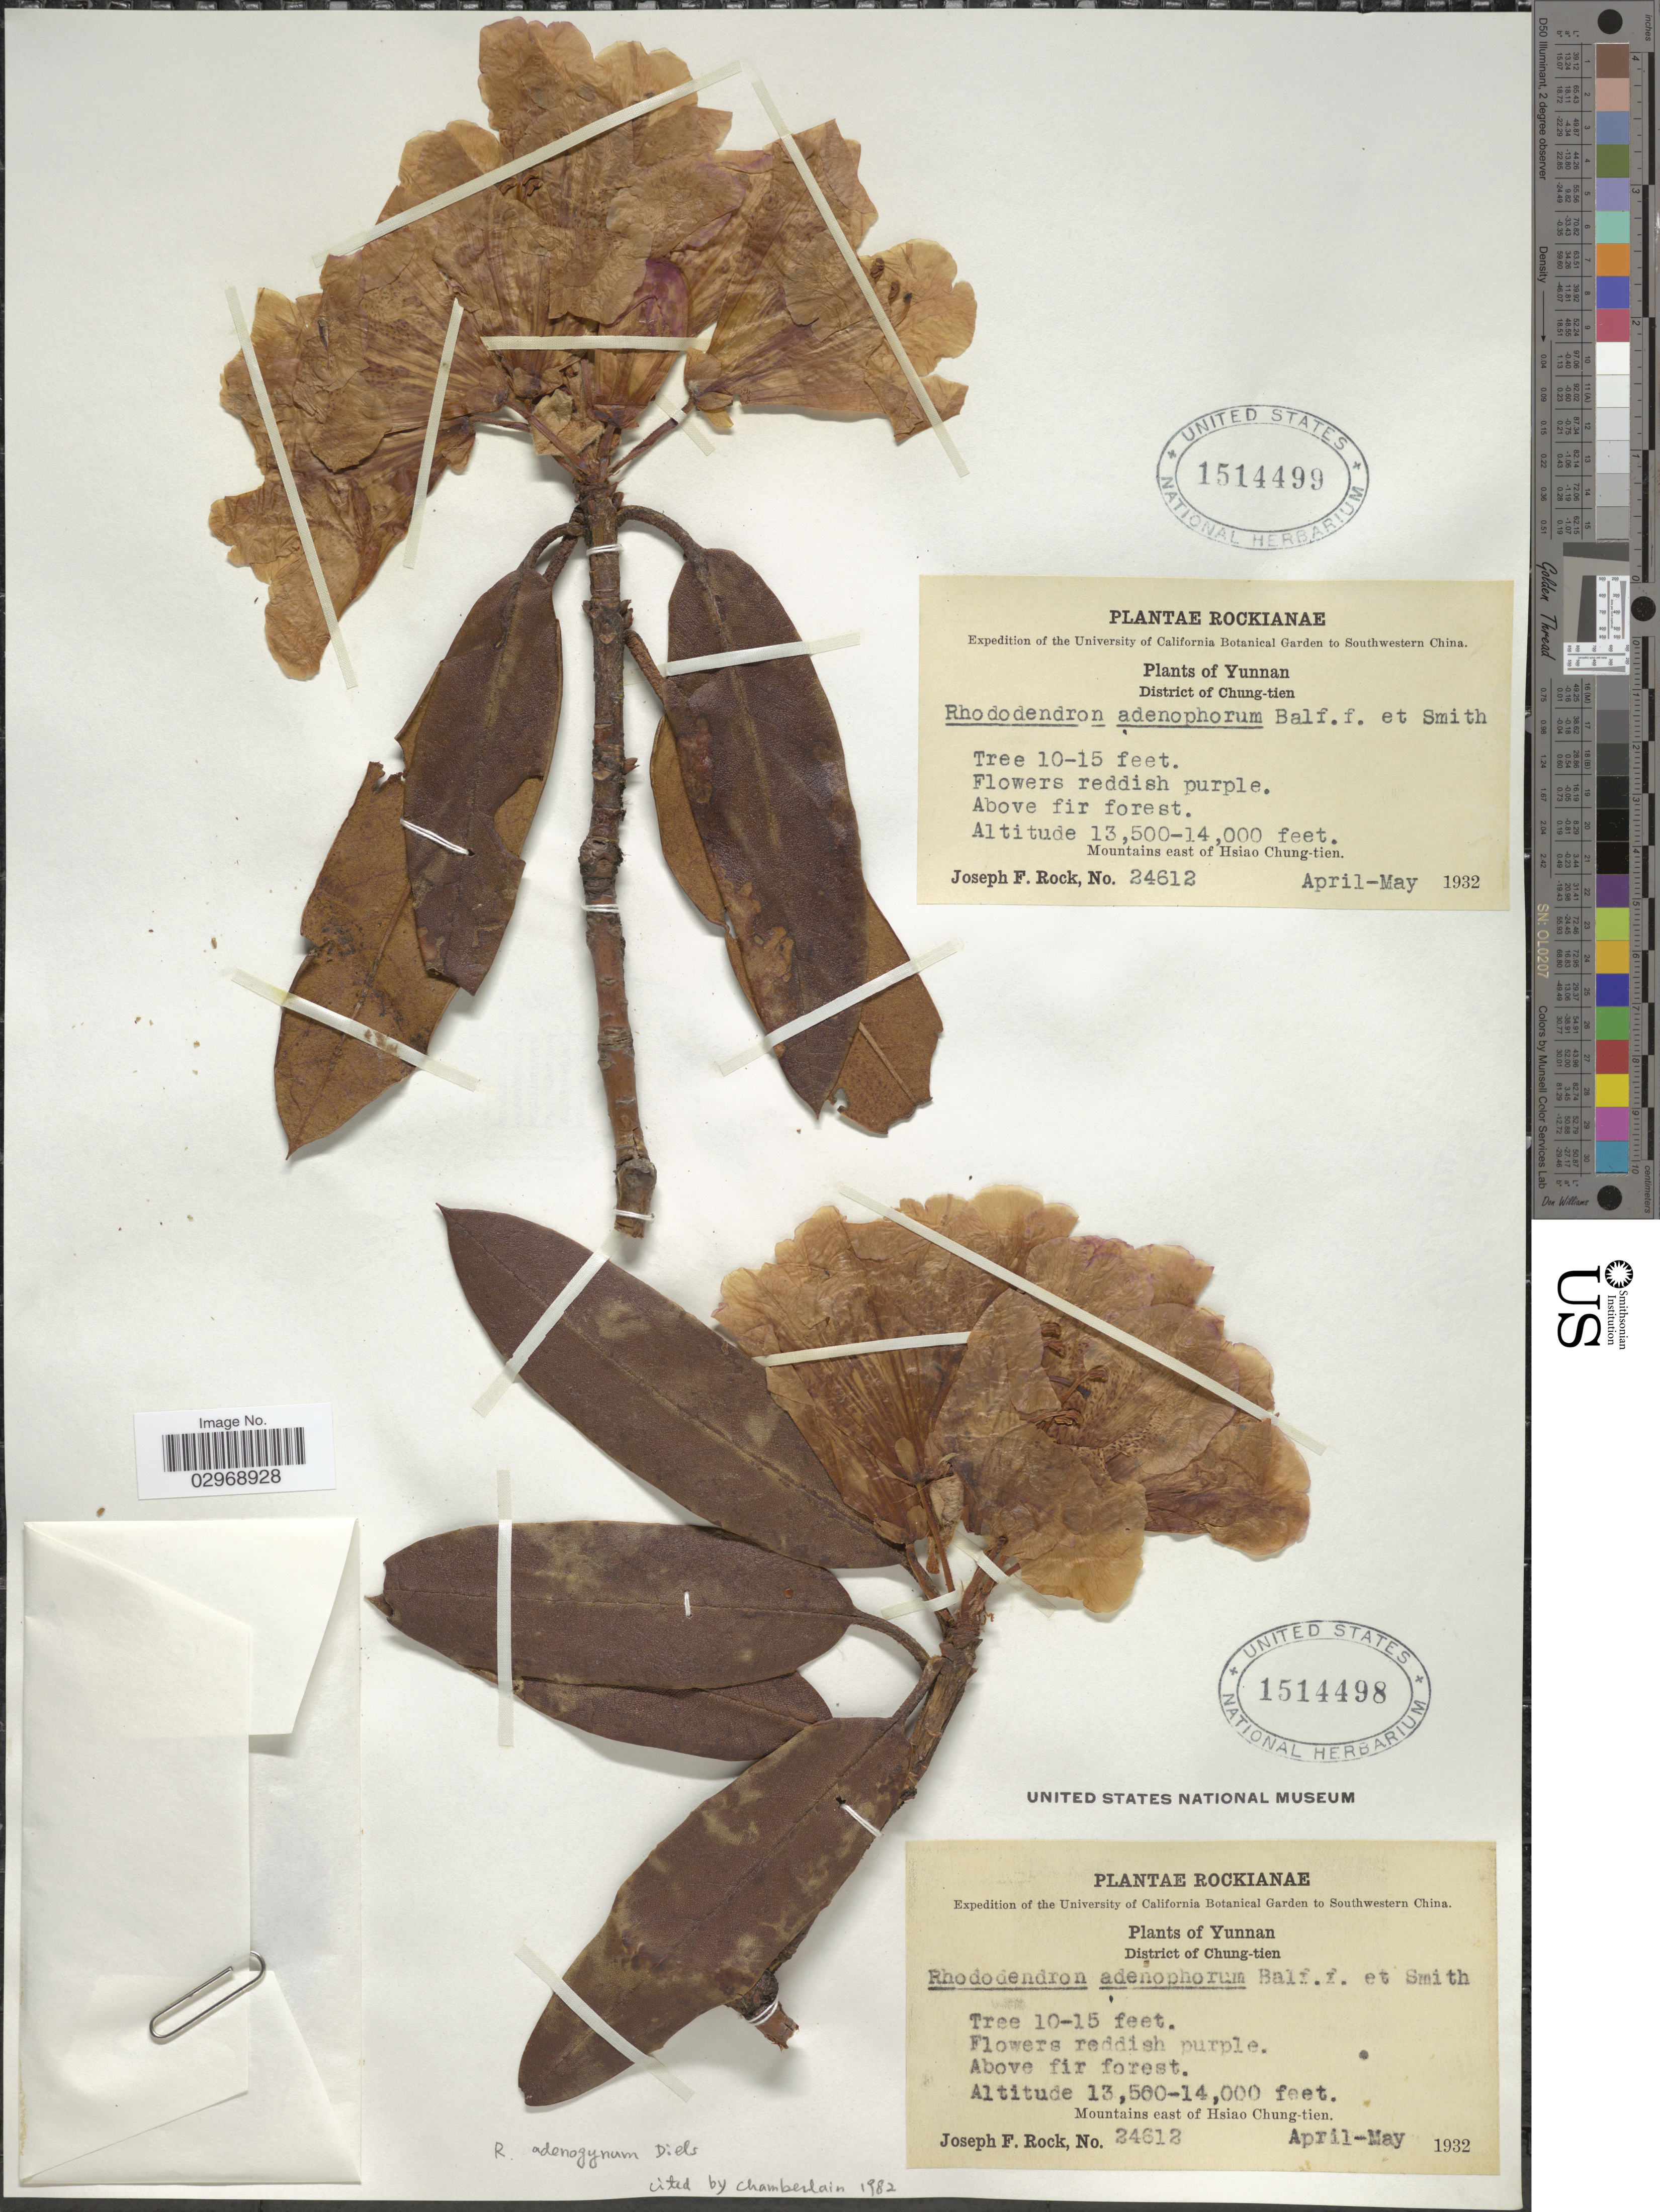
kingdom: Plantae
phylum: Tracheophyta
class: Magnoliopsida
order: Ericales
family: Ericaceae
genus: Rhododendron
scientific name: Rhododendron adenogynum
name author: Diels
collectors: J. F. Rock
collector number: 24612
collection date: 1932-04/1932-05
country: China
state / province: Yunnan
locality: Southwestern China. District of Chung-tien. Mountains east of Hsiao Chung-tien.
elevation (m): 4115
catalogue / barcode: US 1514498